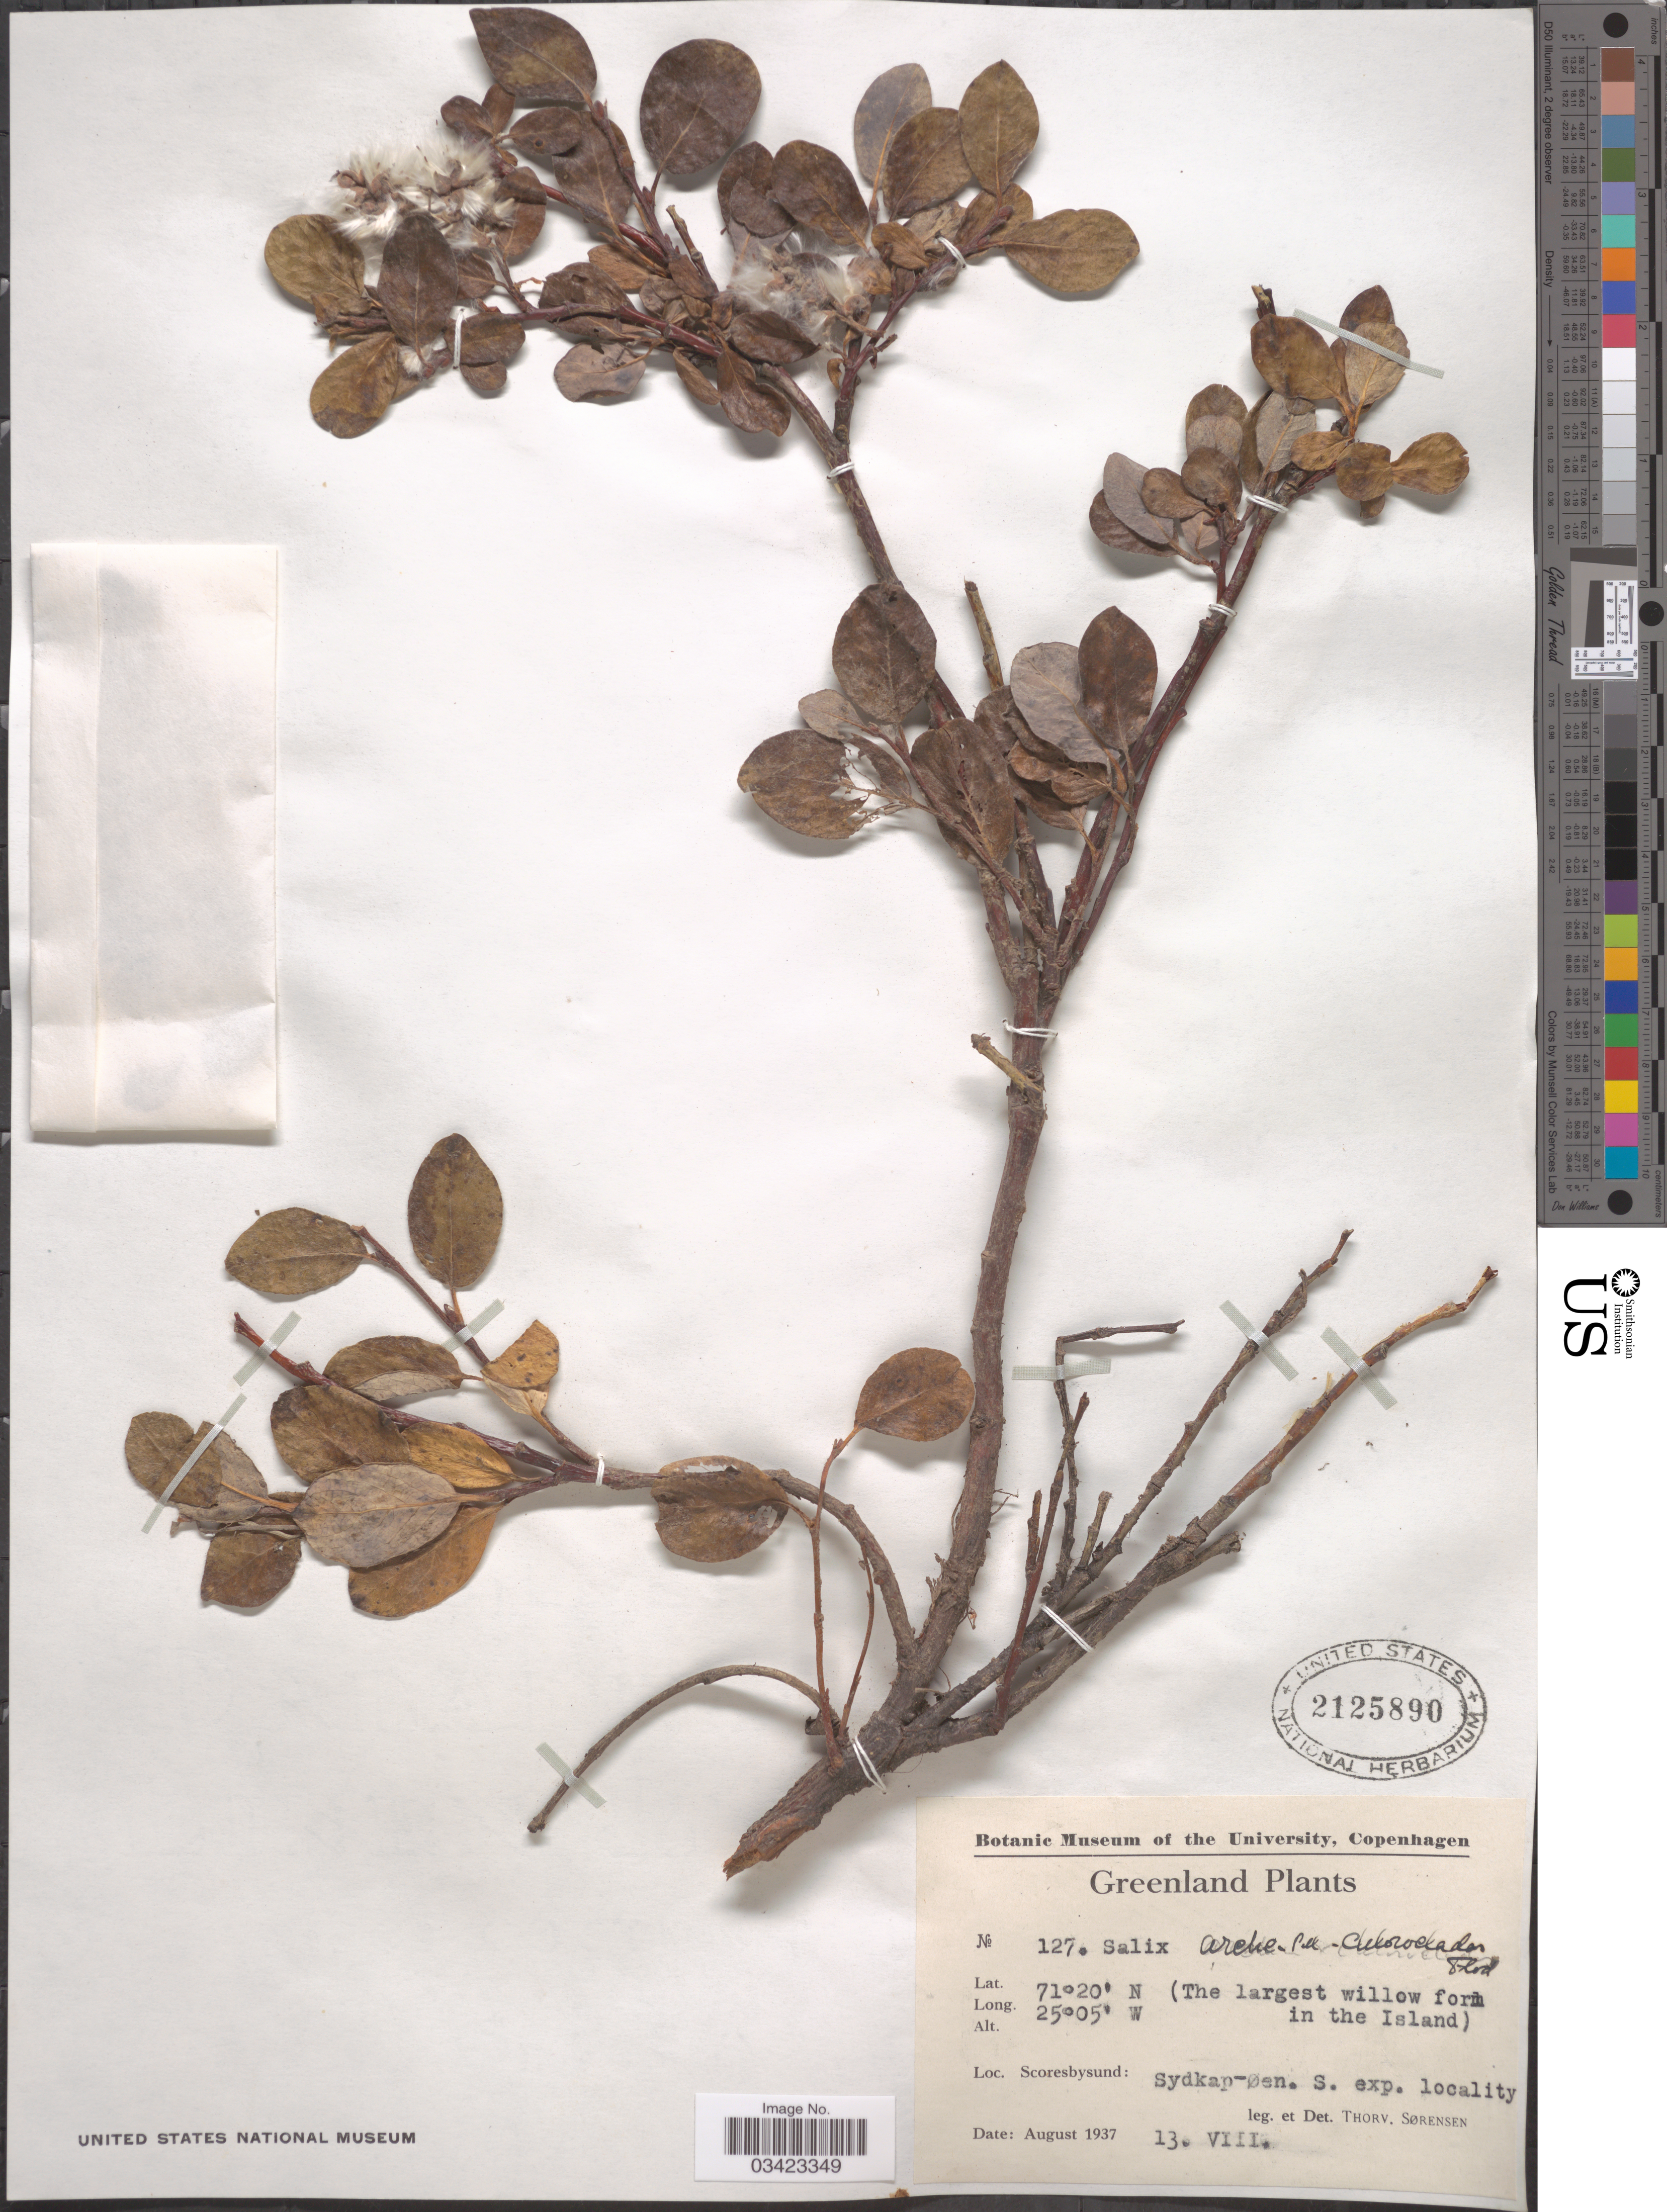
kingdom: Plantae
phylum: Tracheophyta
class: Magnoliopsida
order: Malpighiales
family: Salicaceae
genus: Salix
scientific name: Salix arctica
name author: Pall.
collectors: T. Sorensen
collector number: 127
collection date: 1937-08-13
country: Greenland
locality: Scoresbysund: Sydkap-Øen. S. exp. locality.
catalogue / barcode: US 2125890